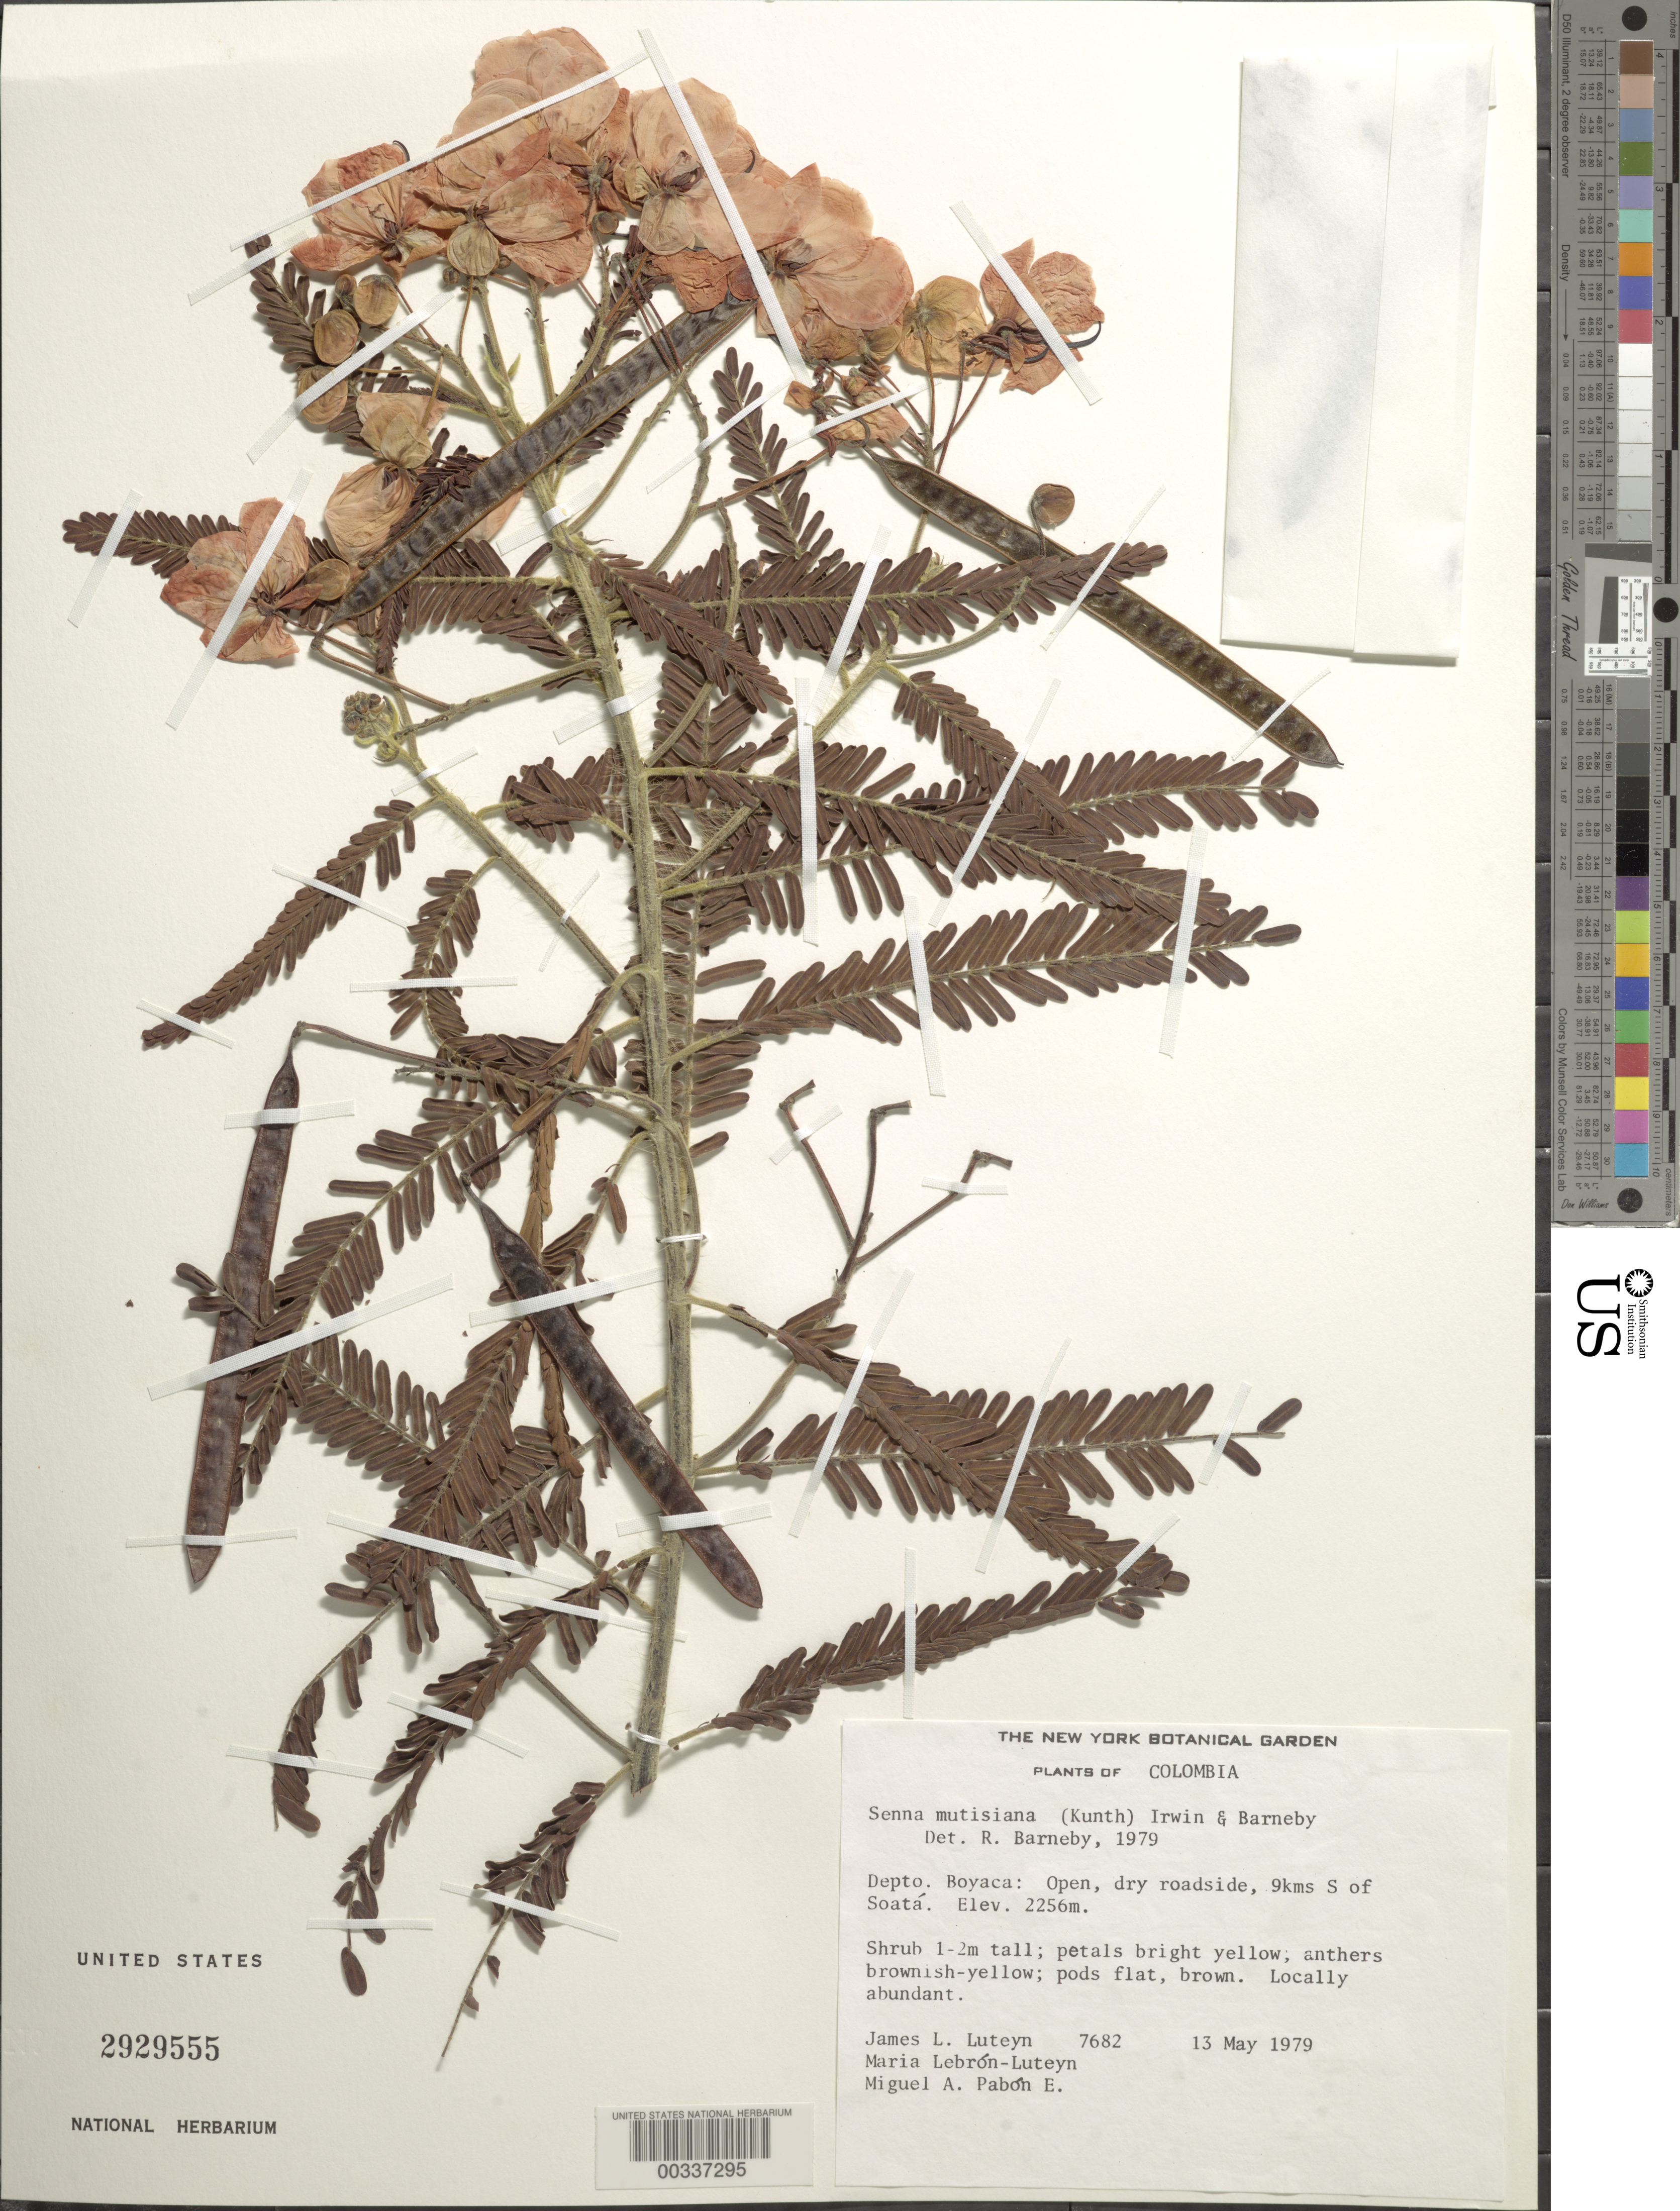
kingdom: Plantae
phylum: Tracheophyta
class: Magnoliopsida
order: Fabales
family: Fabaceae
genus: Senna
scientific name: Senna mutisiana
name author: (Kunth) H.S. Irwin & Barneby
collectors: J. L. Luteyn, M. L. Lebrón-Luteyn & M. A. Pabon E.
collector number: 7682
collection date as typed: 13 May 1979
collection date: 1979-05-13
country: Colombia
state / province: Boyacá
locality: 9 km S of Soata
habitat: Open, dry roadside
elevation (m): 2256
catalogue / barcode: US 2929555